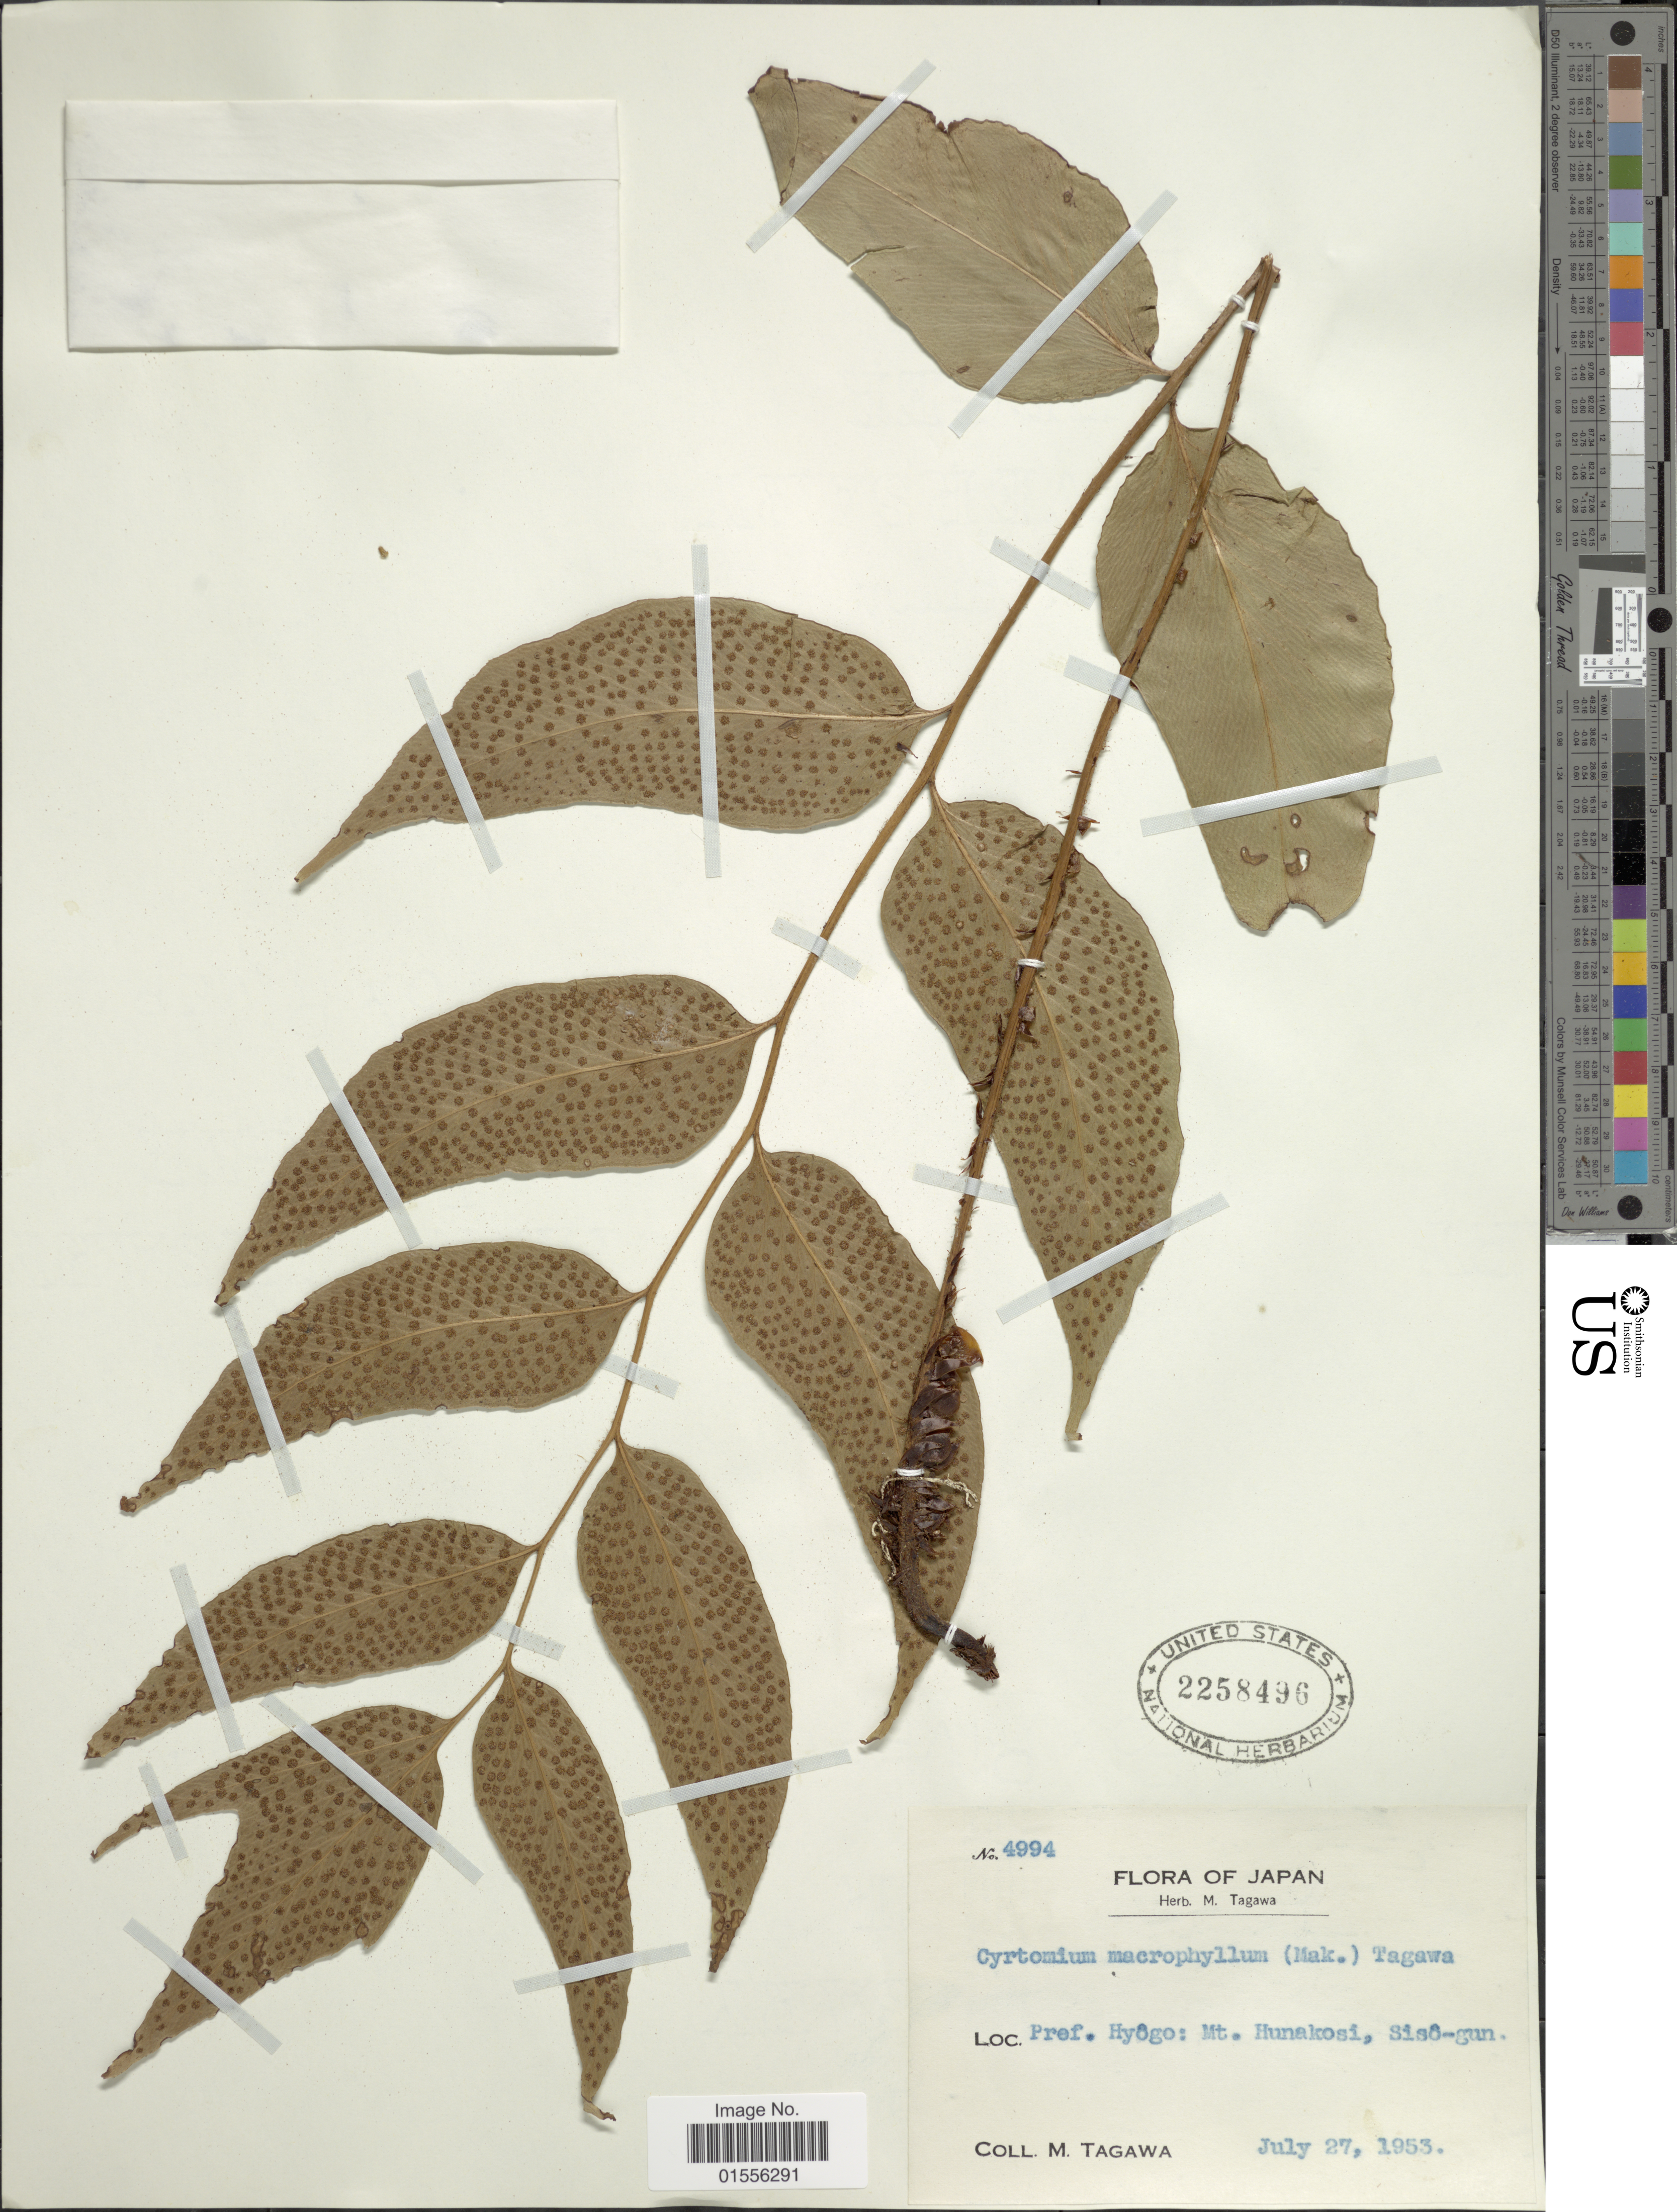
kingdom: Plantae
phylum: Tracheophyta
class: Polypodiopsida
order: Polypodiales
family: Dryopteridaceae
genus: Cyrtomium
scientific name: Cyrtomium macrophyllum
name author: (Makino) Tagawa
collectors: M. Tagawa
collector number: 4994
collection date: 1953-07-27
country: Japan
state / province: Hyogo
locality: Pref. Hyôgo: Mt Hunakosi, Sisô-gun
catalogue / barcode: US 2258496